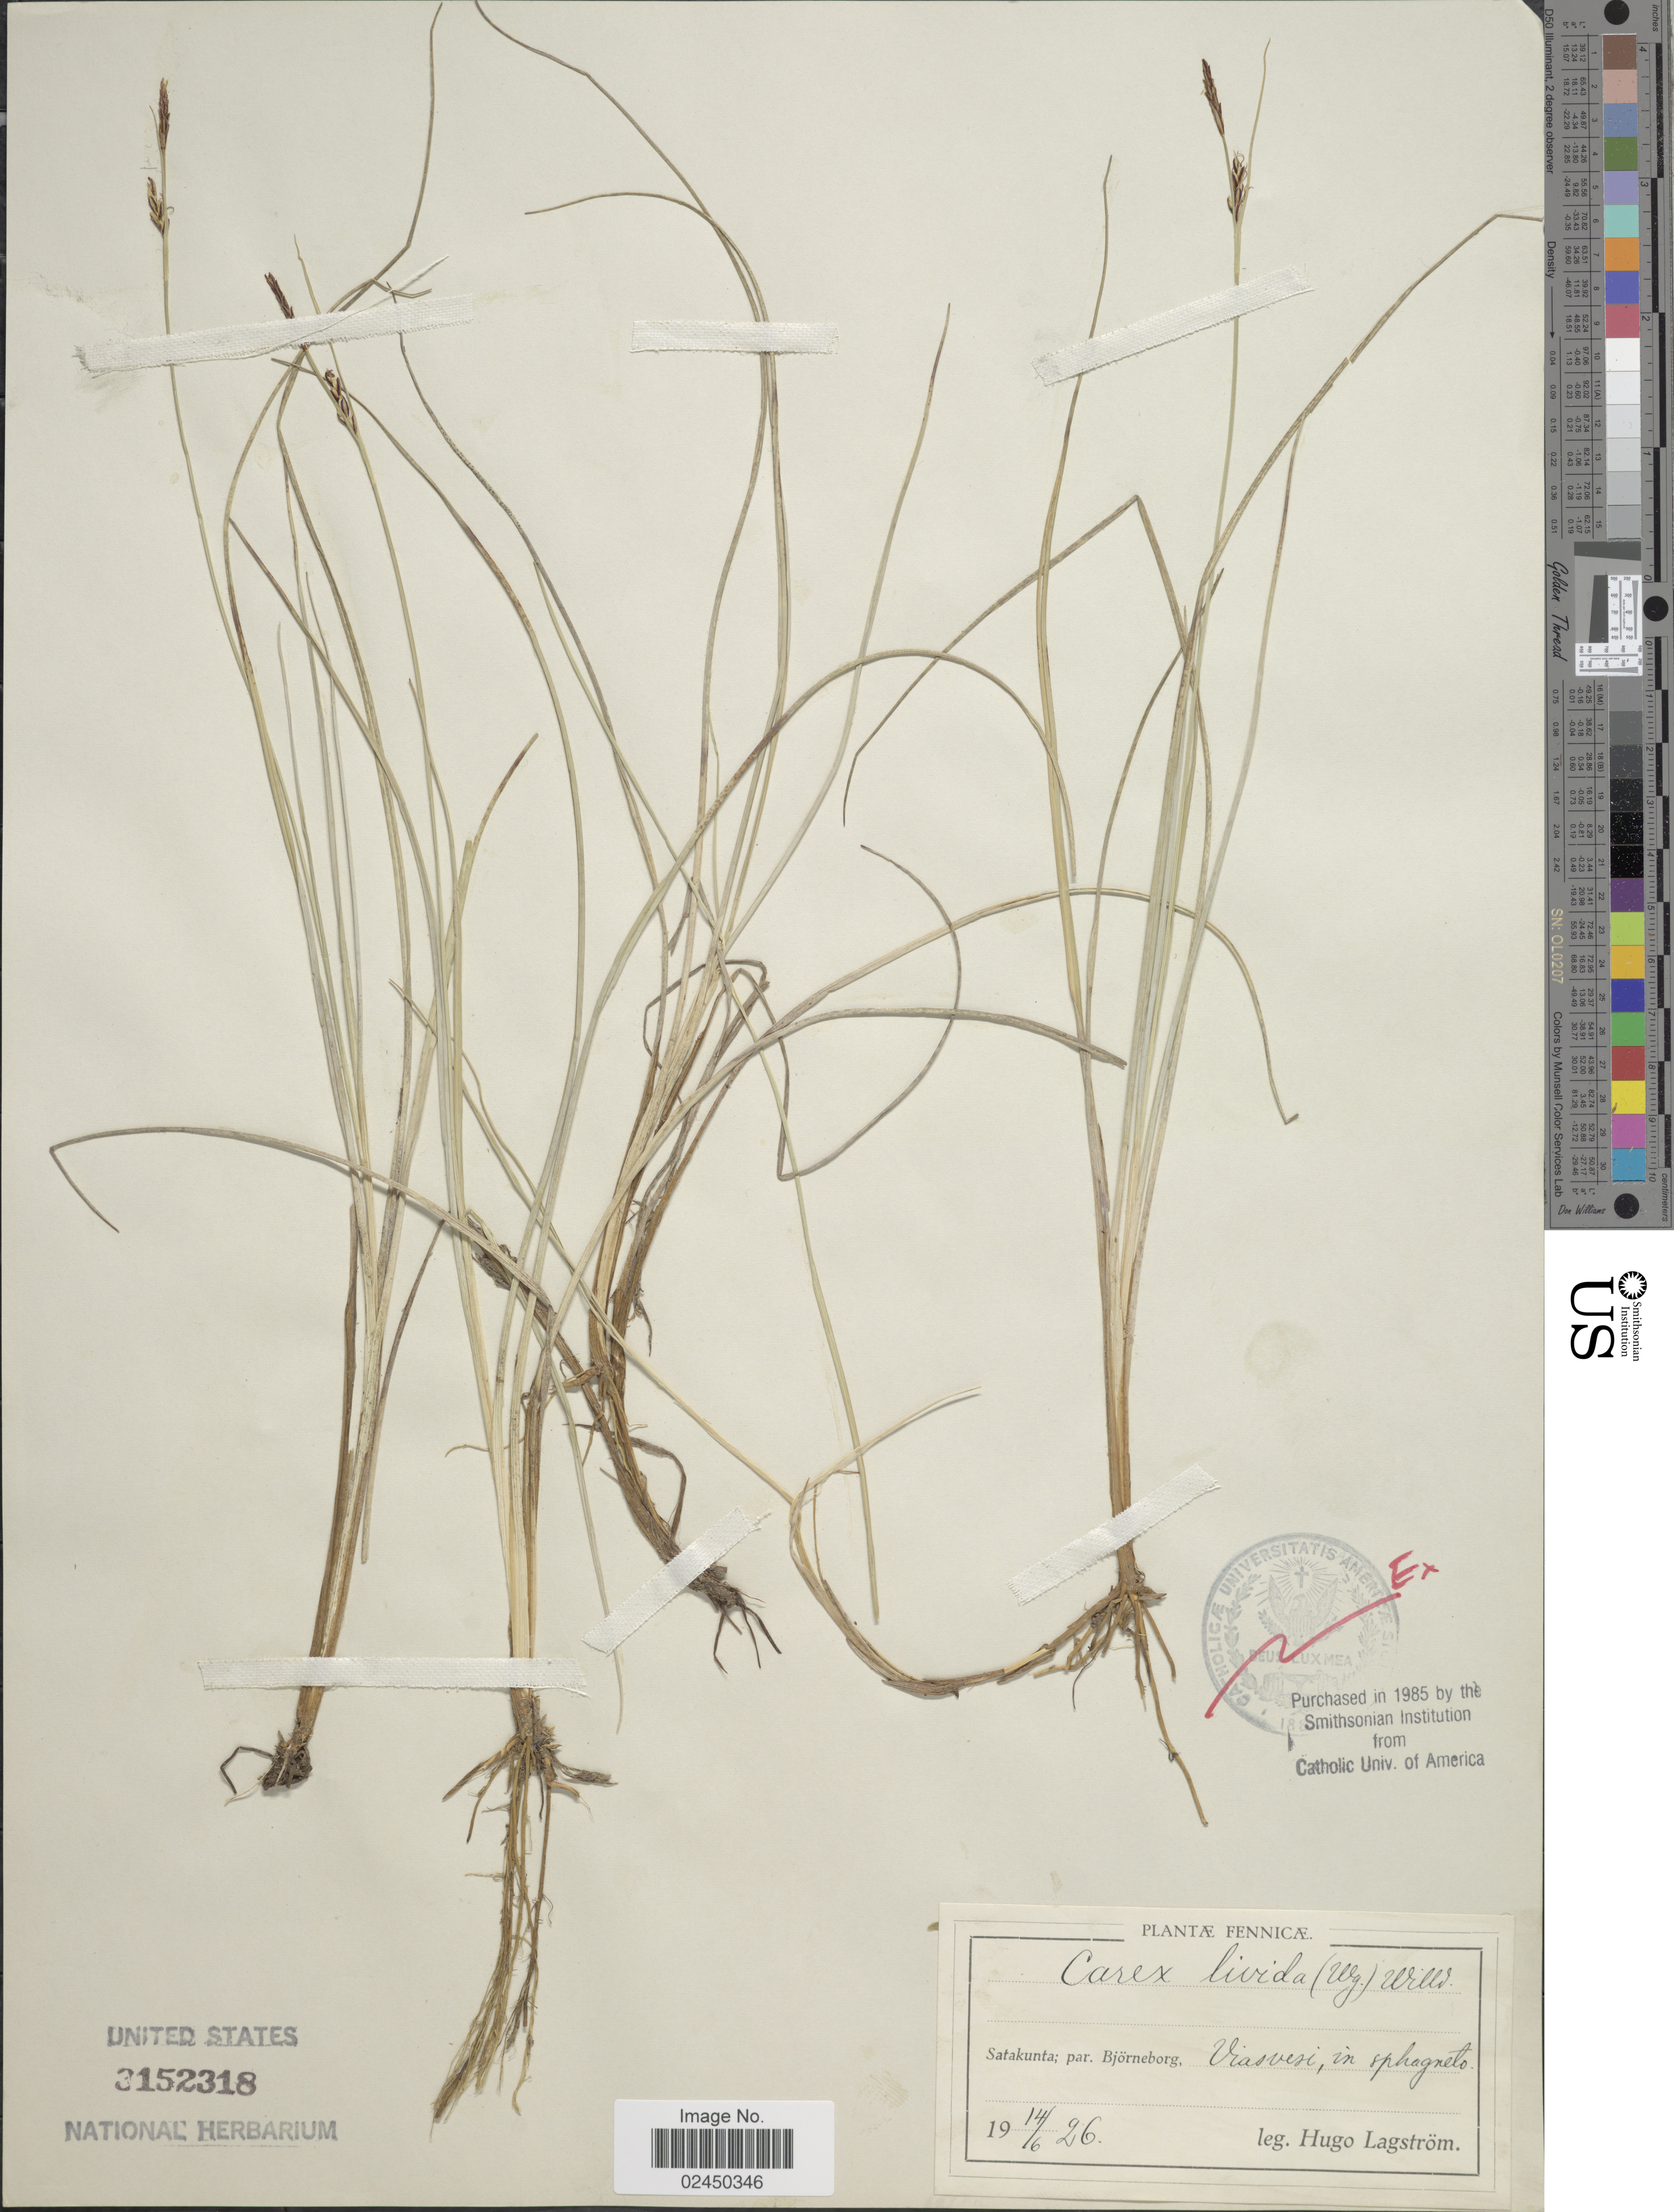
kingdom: Plantae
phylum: Tracheophyta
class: Liliopsida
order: Poales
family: Cyperaceae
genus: Carex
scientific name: Carex livida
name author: (Wahlenb.) Willd.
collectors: H. Lagström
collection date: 1926-06-14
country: Finland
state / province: Satakunta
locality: Satakunta; par. Bjorneborg, Viasvesie in sphagneto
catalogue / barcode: US 3152318